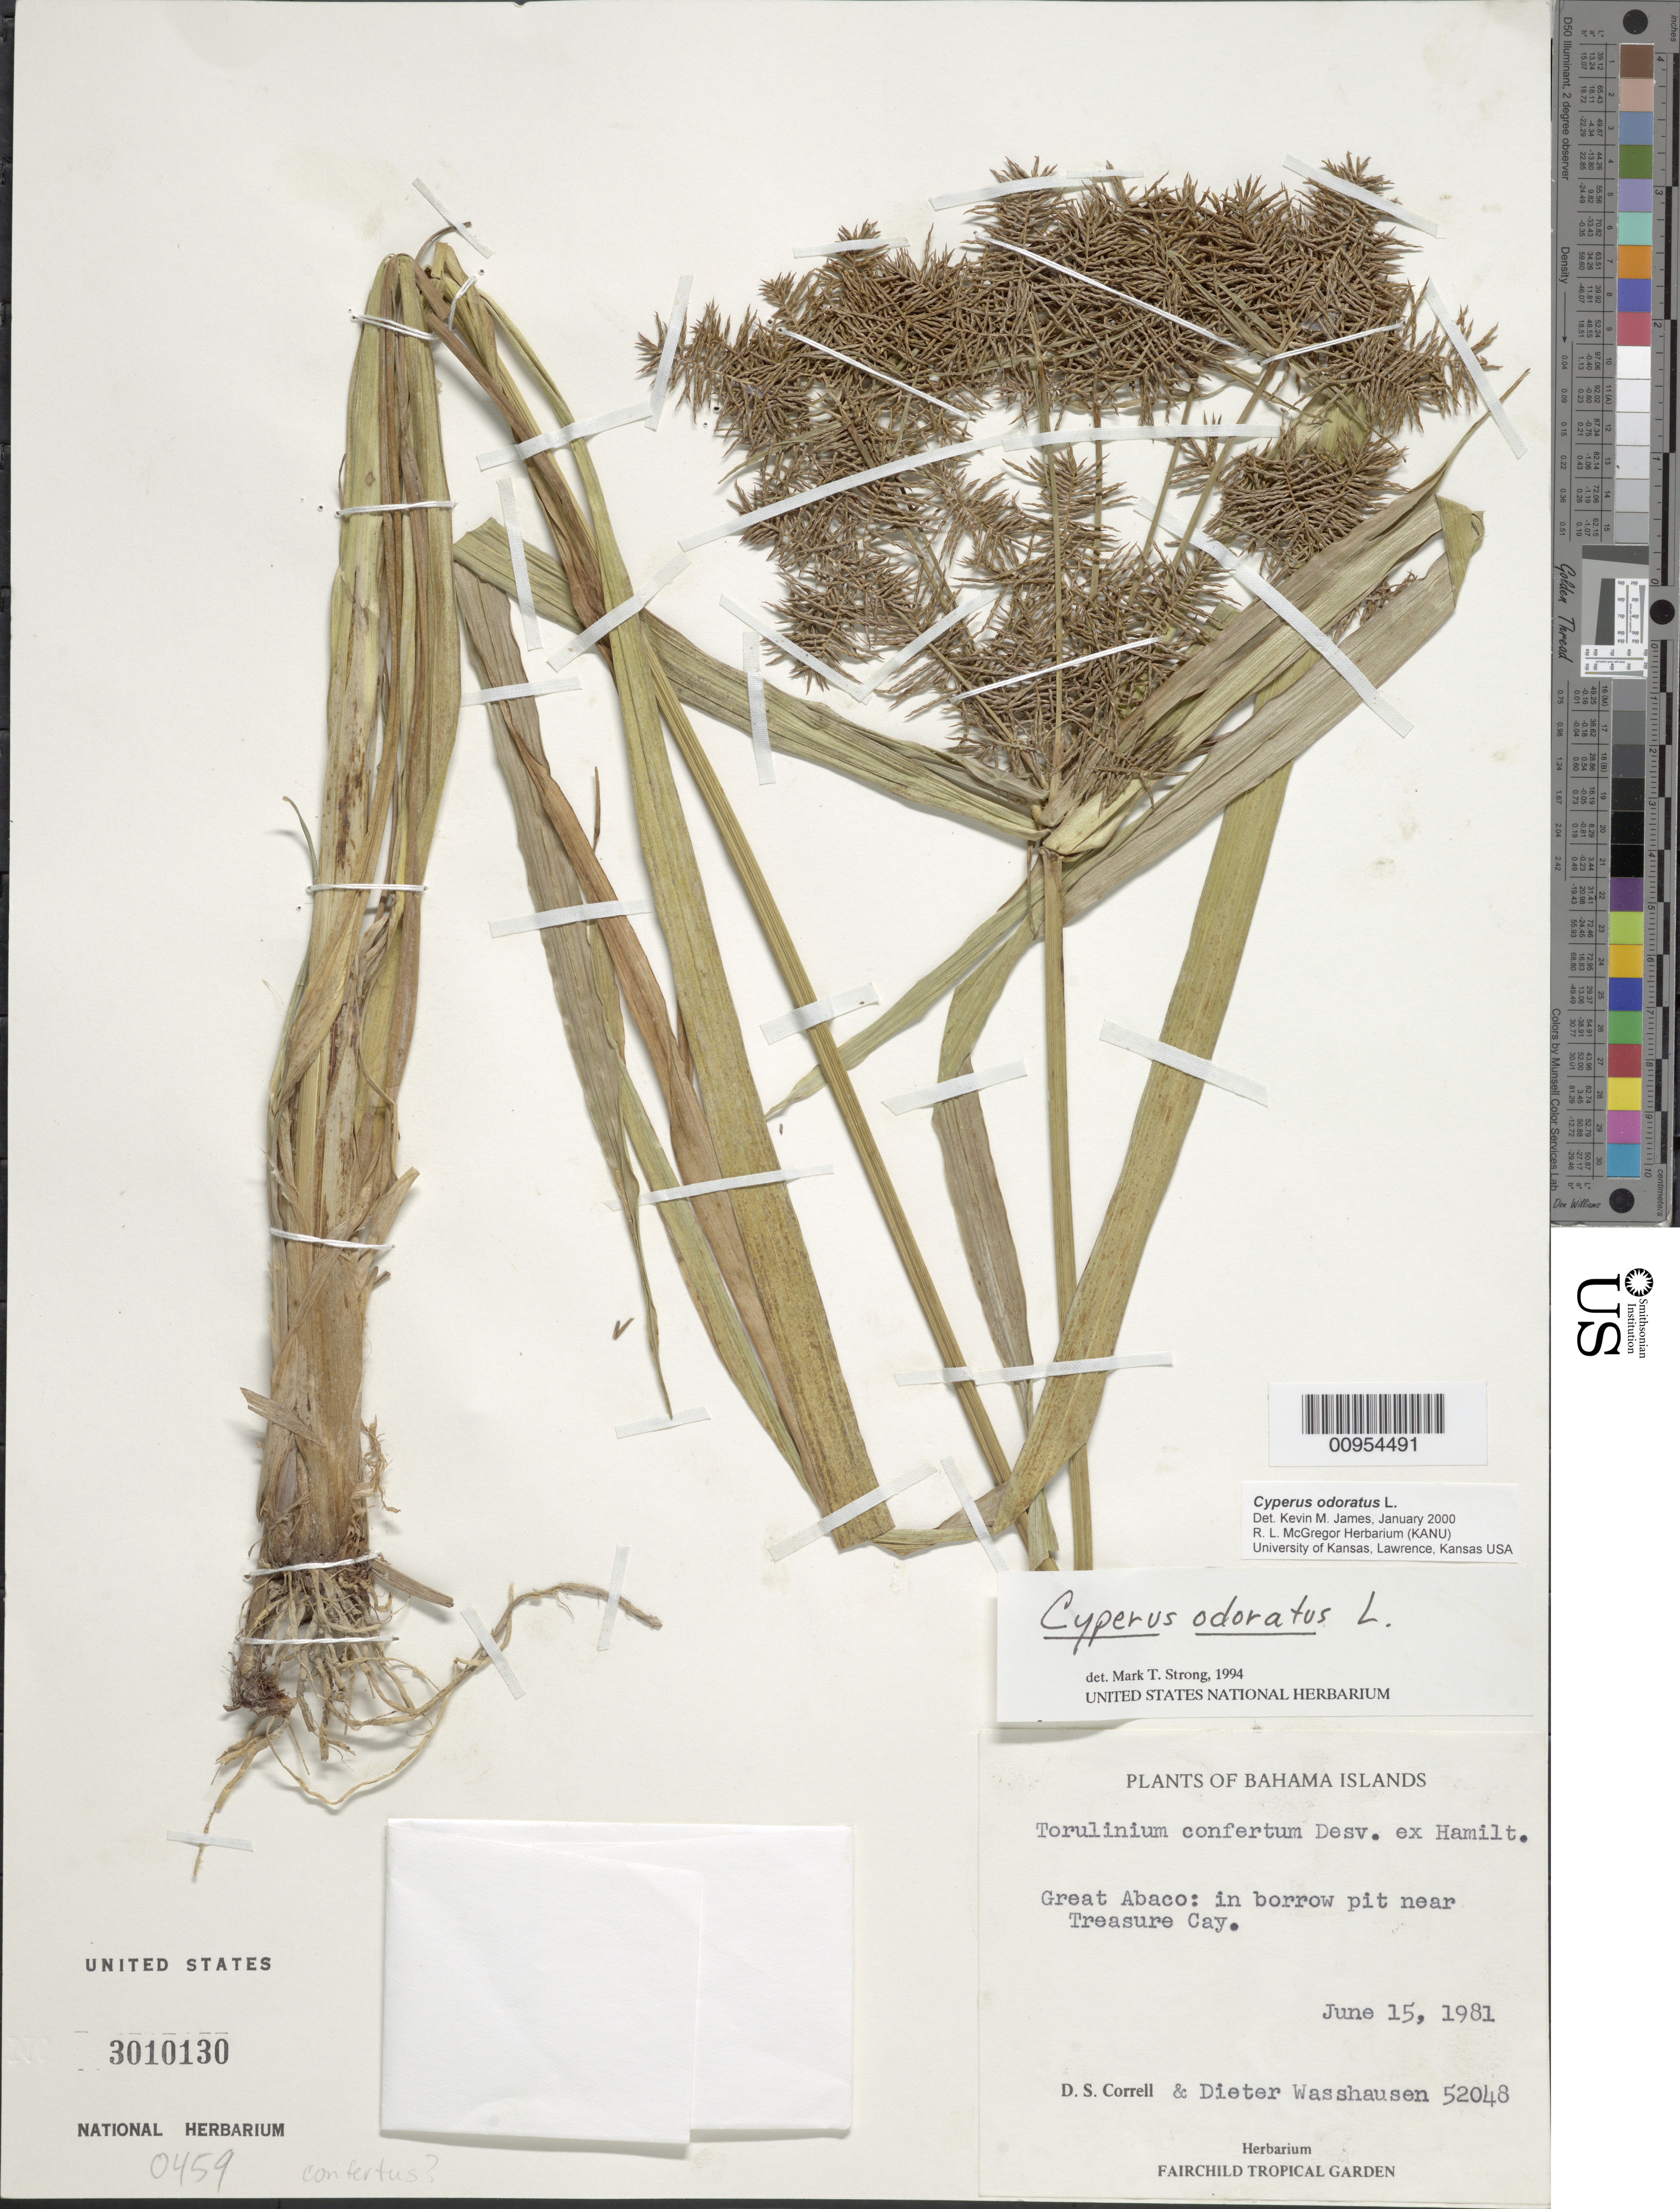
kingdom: Plantae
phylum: Tracheophyta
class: Liliopsida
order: Poales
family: Cyperaceae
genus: Cyperus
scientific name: Cyperus odoratus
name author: L.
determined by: James, K. M.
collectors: D. S. Correll & D. C. Wasshausen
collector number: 52048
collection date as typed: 15 Jun 1981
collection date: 1981-06-15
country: Bahamas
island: Great Abaco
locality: Near Treasure Cay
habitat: In borrow pit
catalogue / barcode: US 3010130